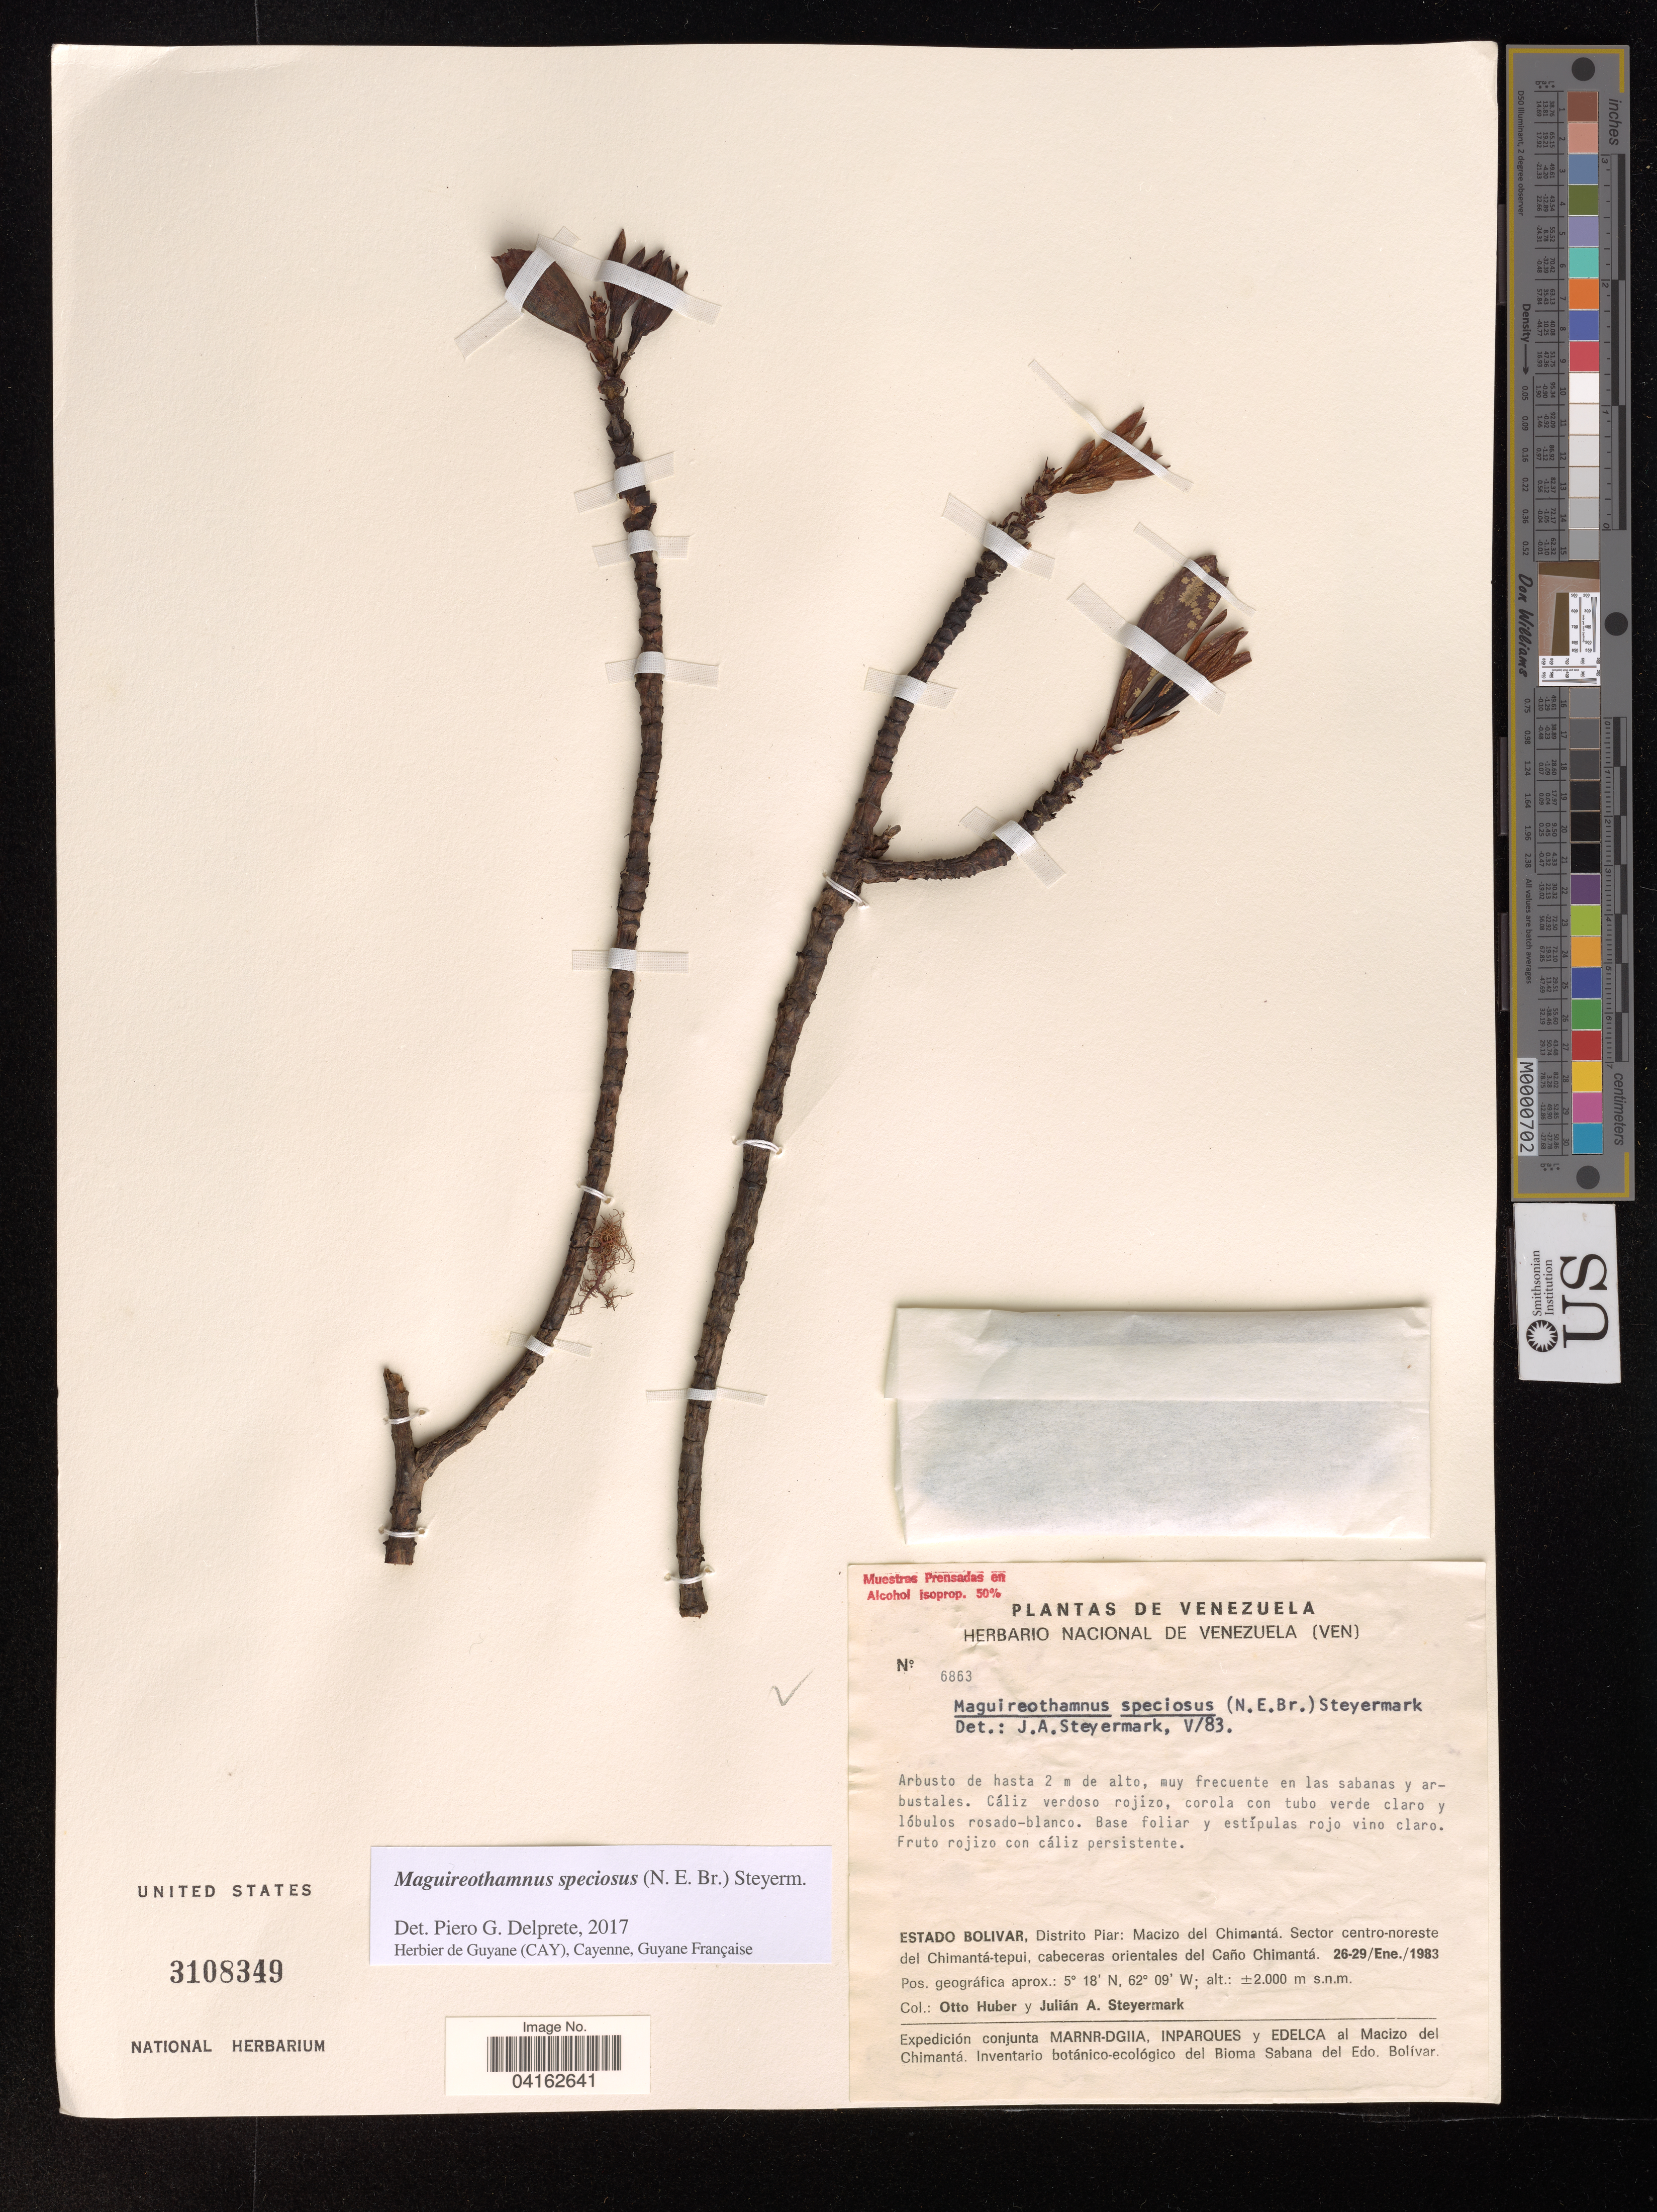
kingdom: Plantae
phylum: Tracheophyta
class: Magnoliopsida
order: Gentianales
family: Rubiaceae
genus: Maguireothamnus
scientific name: Maguireothamnus speciosus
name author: (N.E. Br.) Steyerm.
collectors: O. Huber & J. Steyermark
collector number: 6863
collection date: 1983-01-26/1983-01-29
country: Venezuela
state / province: Bolivar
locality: Distrito Piar: Macizo del Chimantá. Sector centro-noreste del Chimantá-tepui, cabeceras orientales del Caño Chimantá.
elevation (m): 2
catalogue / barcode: US 3108349